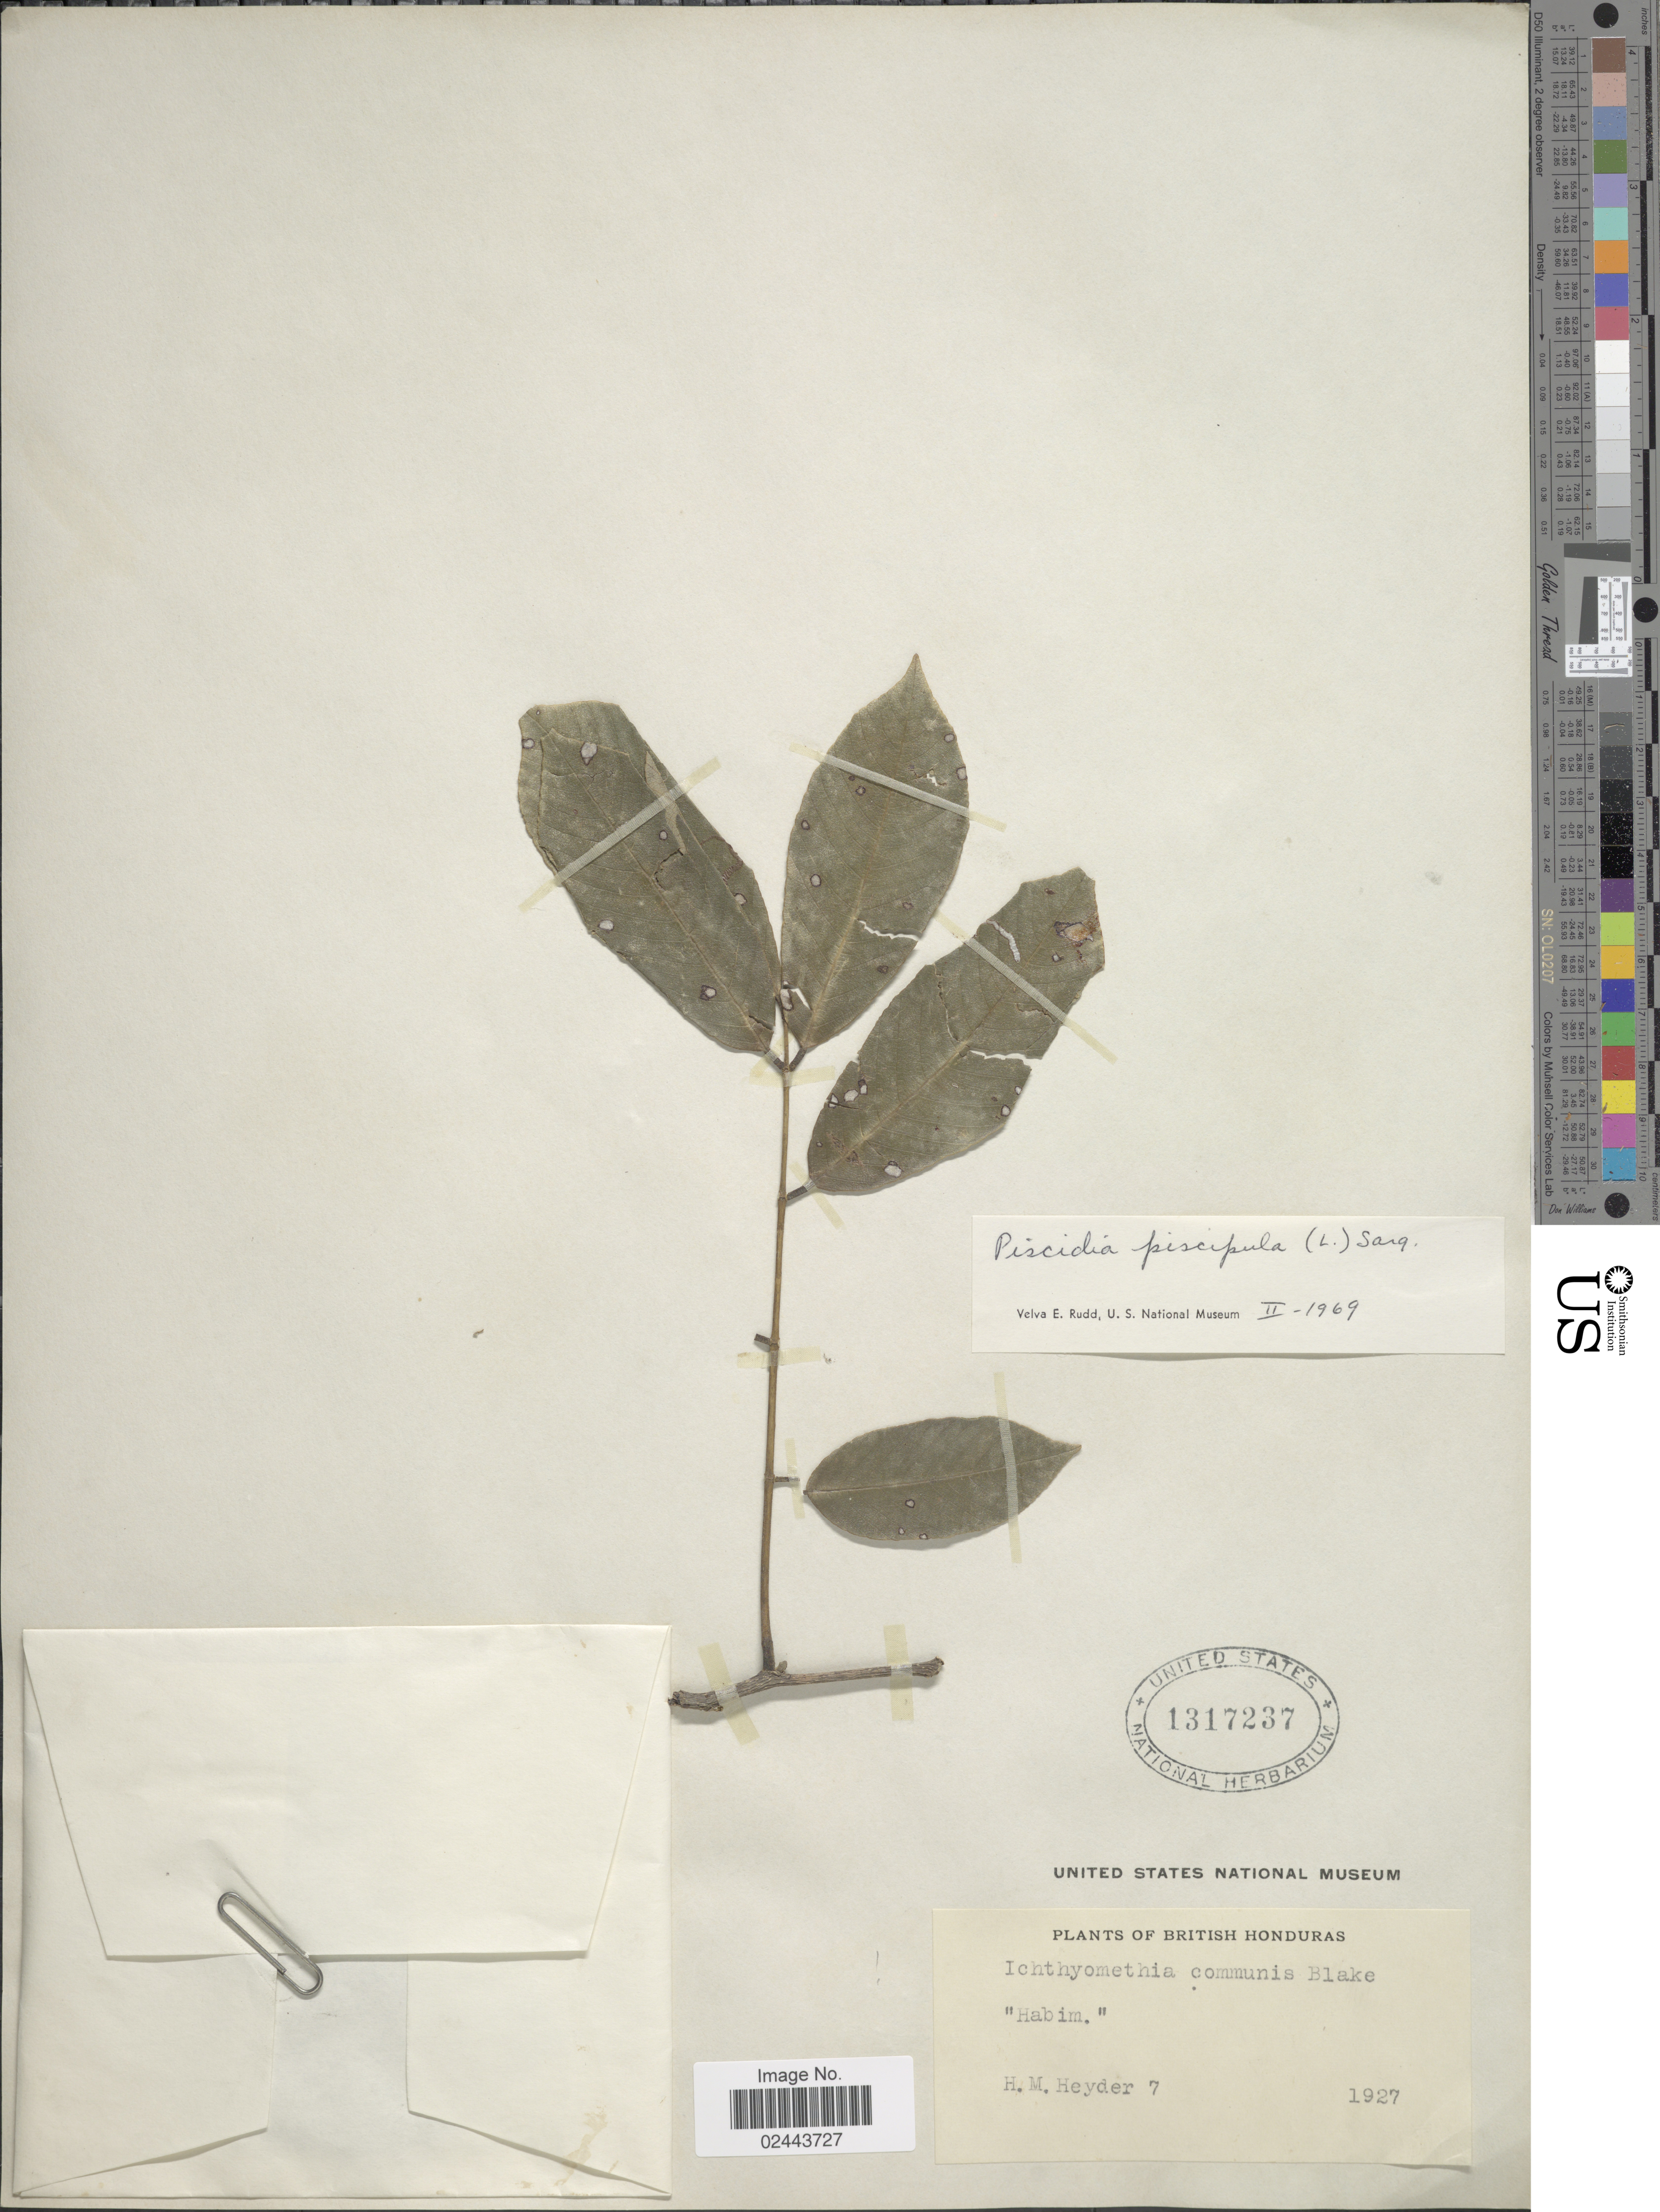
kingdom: Plantae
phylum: Tracheophyta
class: Magnoliopsida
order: Fabales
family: Fabaceae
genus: Piscidia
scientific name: Piscidia piscipula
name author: (L.) Sarg.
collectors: H. Heyder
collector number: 7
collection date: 1927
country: Belize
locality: British Honduras.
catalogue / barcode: US 1317237